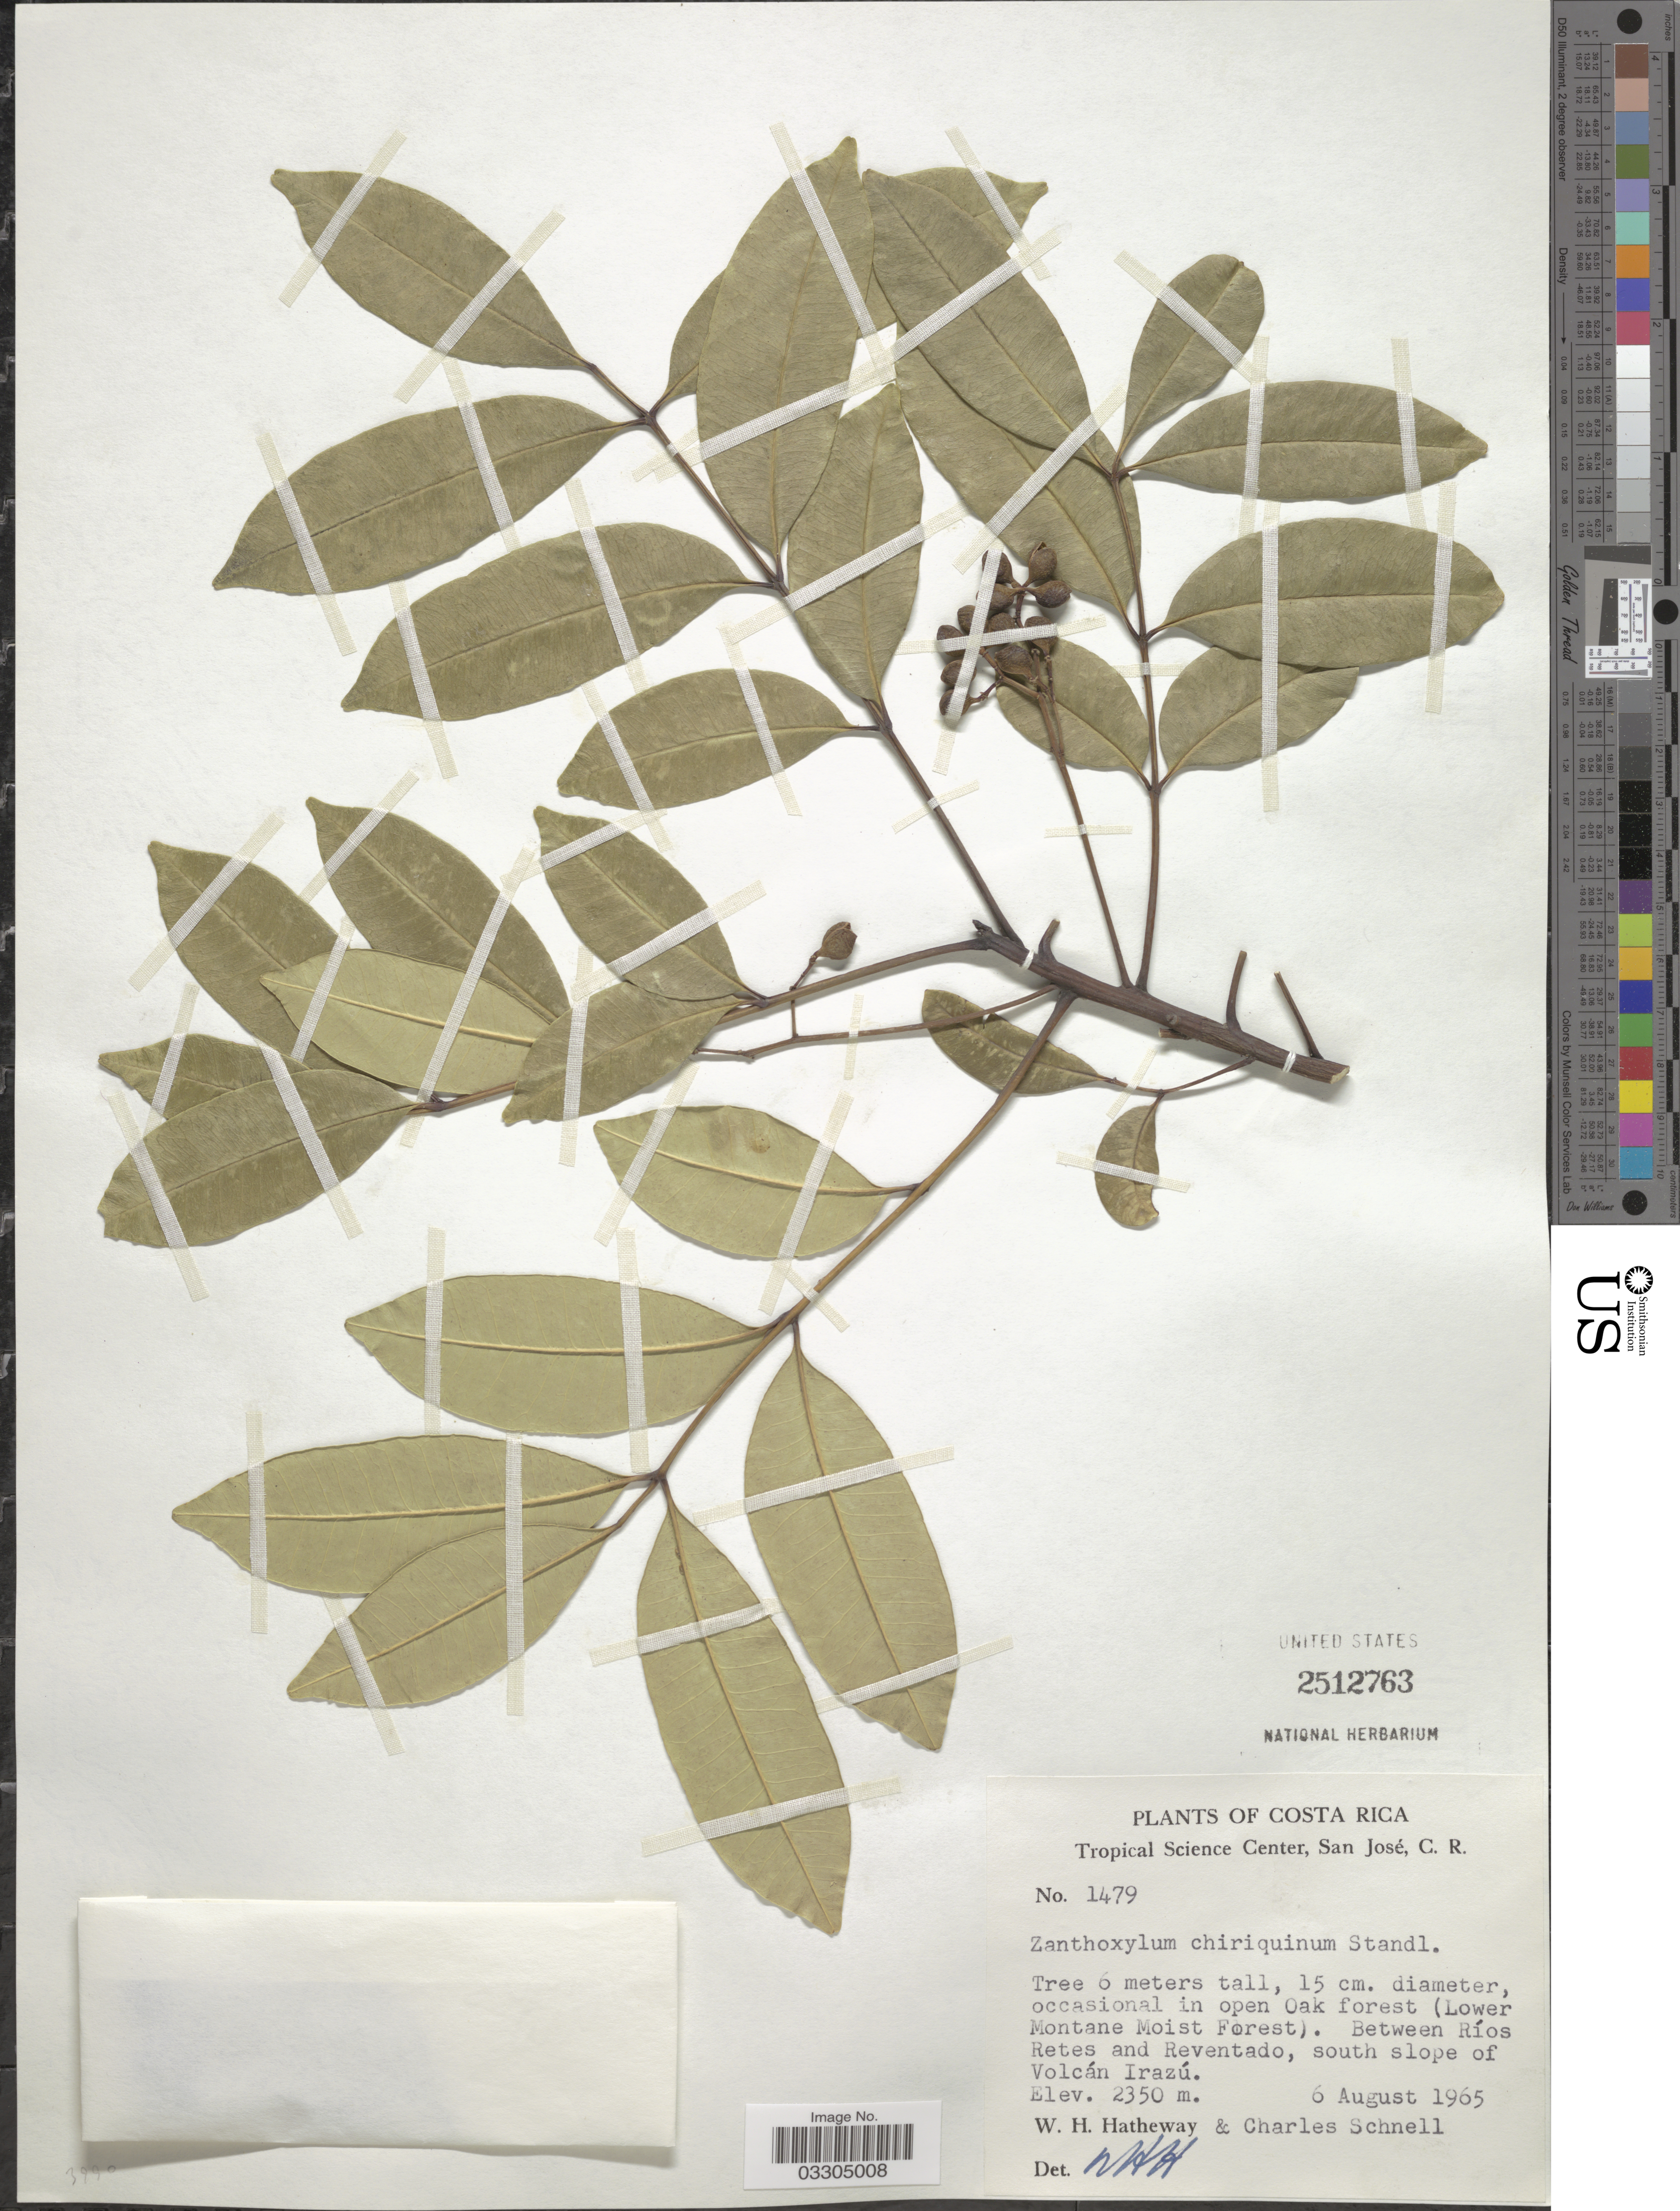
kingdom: Plantae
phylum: Tracheophyta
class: Magnoliopsida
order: Sapindales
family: Rutaceae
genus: Zanthoxylum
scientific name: Zanthoxylum chiriquinum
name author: Standl.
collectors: W. H. Hatheway & C. Schnell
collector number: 1479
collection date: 1965-08-06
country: Costa Rica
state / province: San José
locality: In open Oak forest (Lower Montane Moist Forest). Between Ríos Retes and Reventado, south slope of Volcán Irazú.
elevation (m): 2350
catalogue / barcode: US 2512763